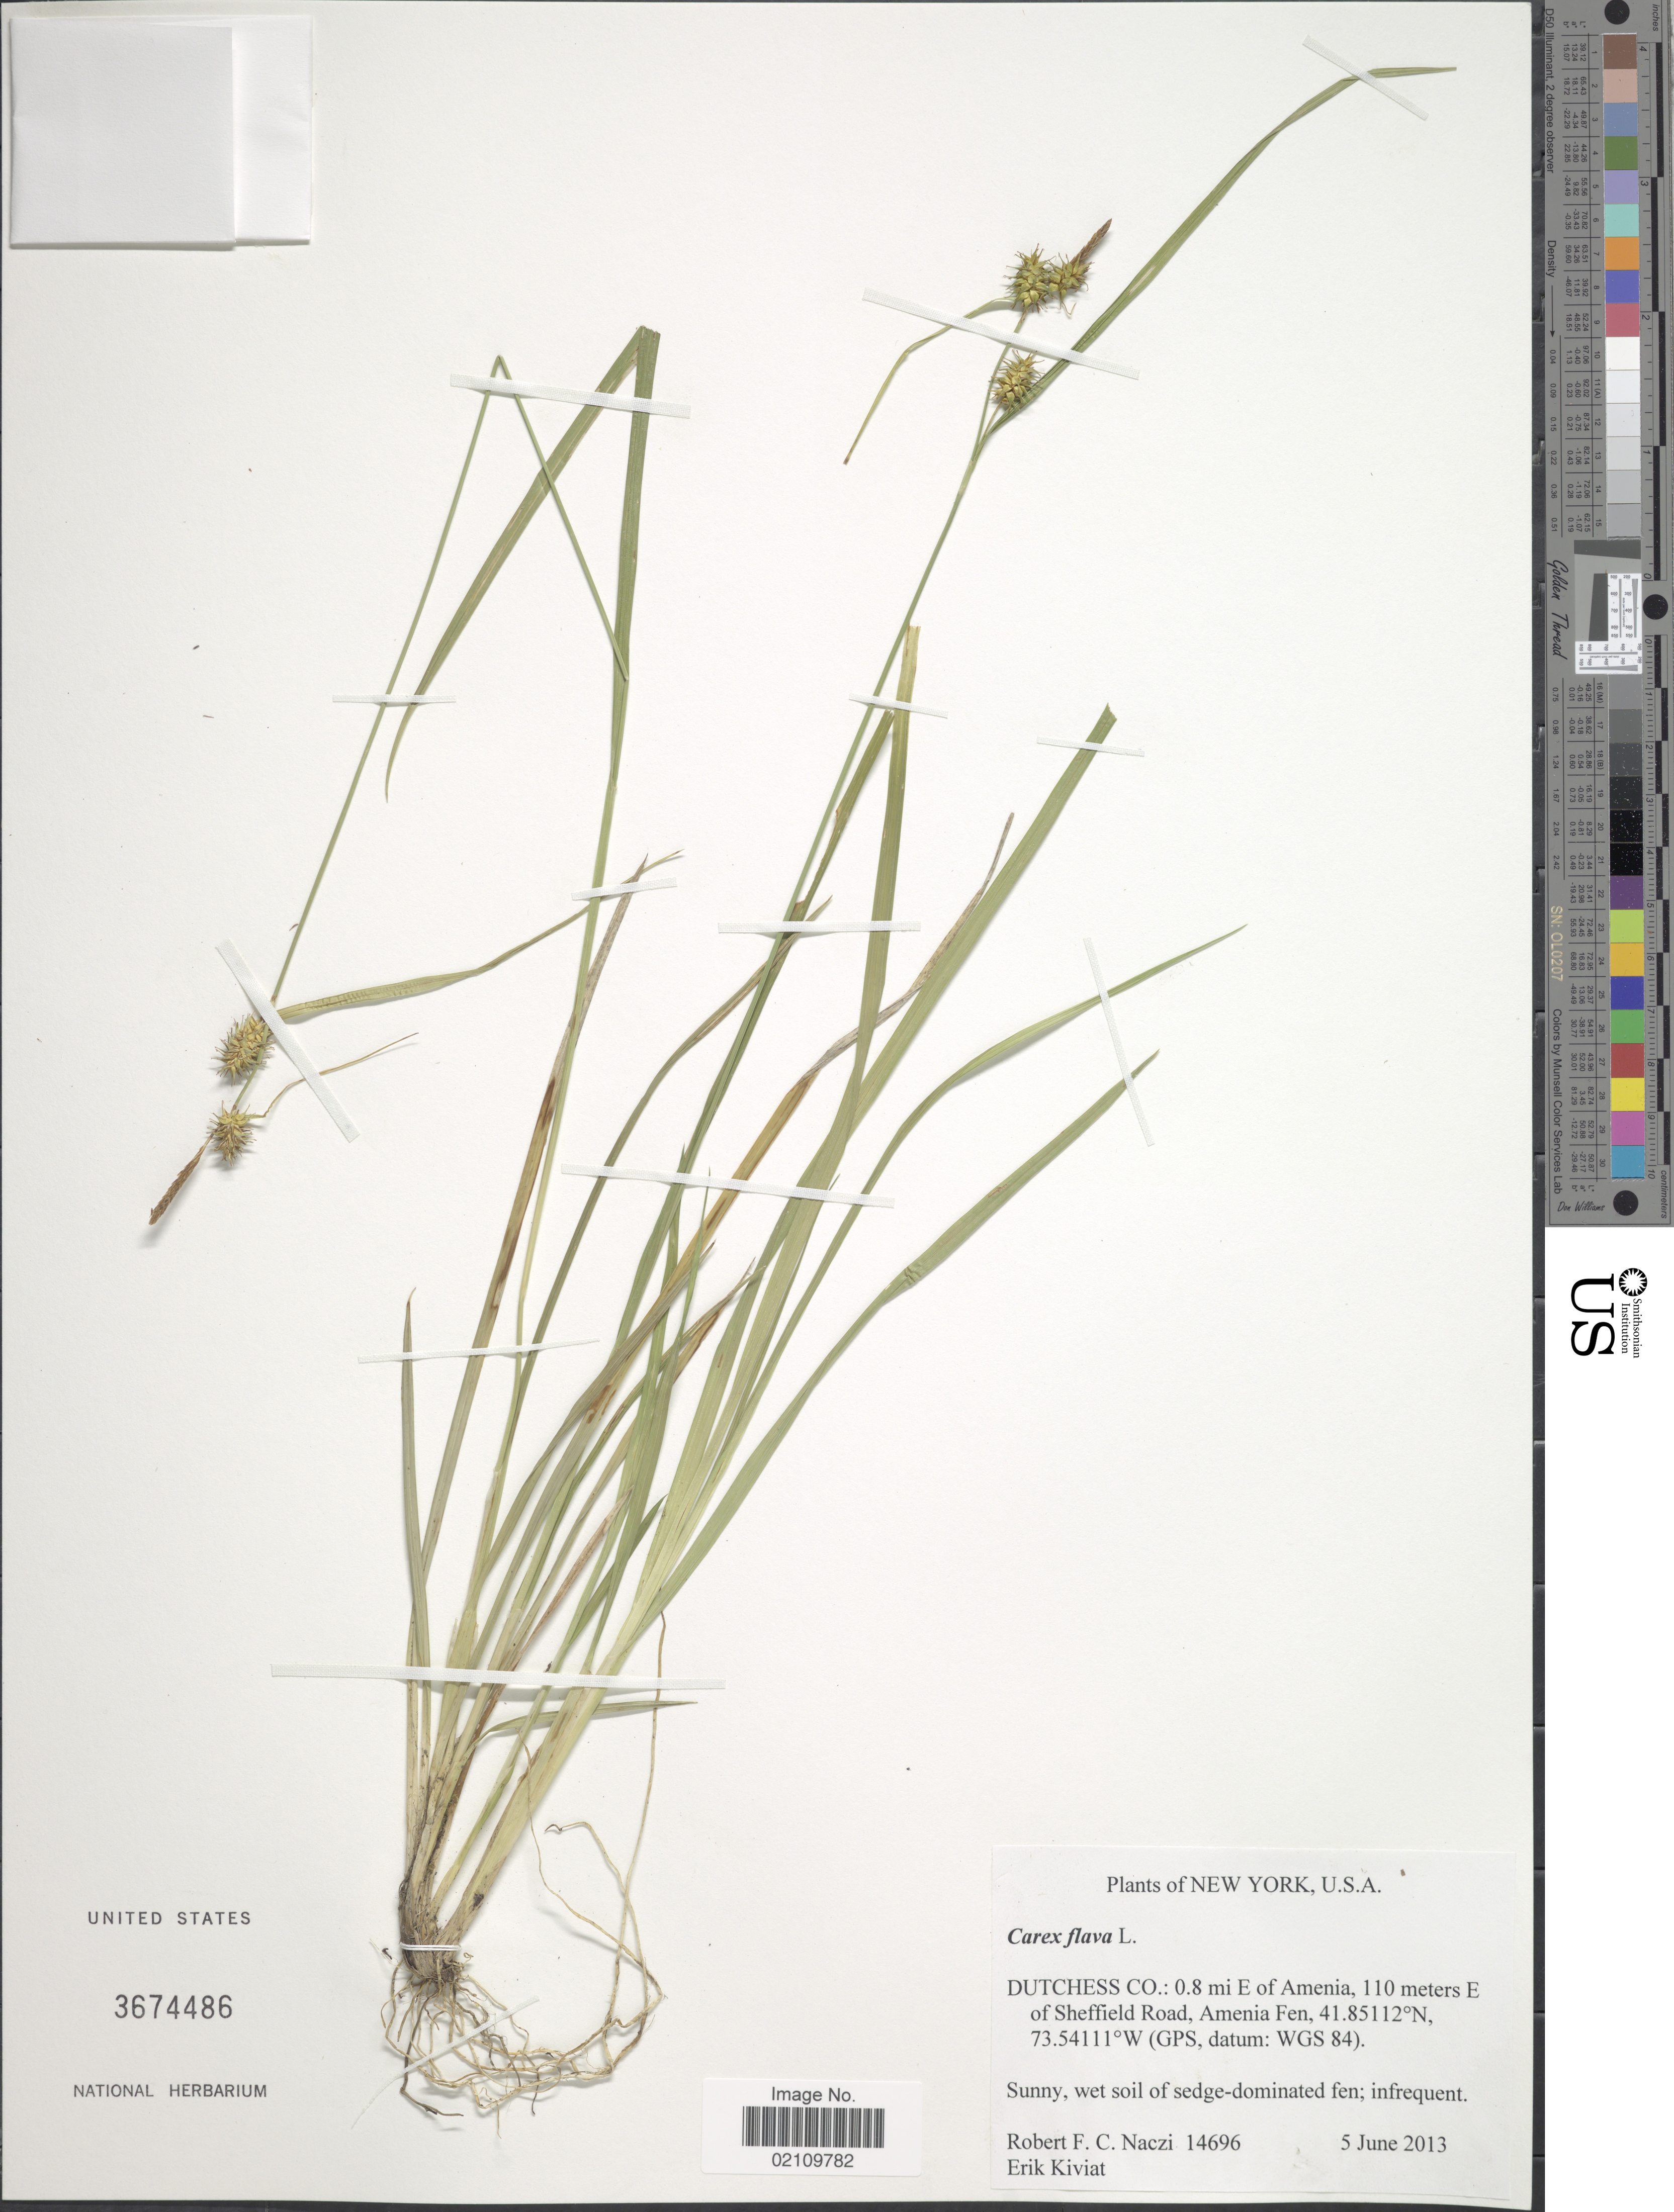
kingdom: Plantae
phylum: Tracheophyta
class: Liliopsida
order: Poales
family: Cyperaceae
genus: Carex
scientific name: Carex flava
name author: L.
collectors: R. F. C. Naczi & E. Kiviat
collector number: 14696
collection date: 2013-06-05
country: United States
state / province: New York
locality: Dutchess Co.: 0.8 mi E of Amenia, 110 mieters E of Sheffield Road, Amenia Fen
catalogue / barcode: US 3674486